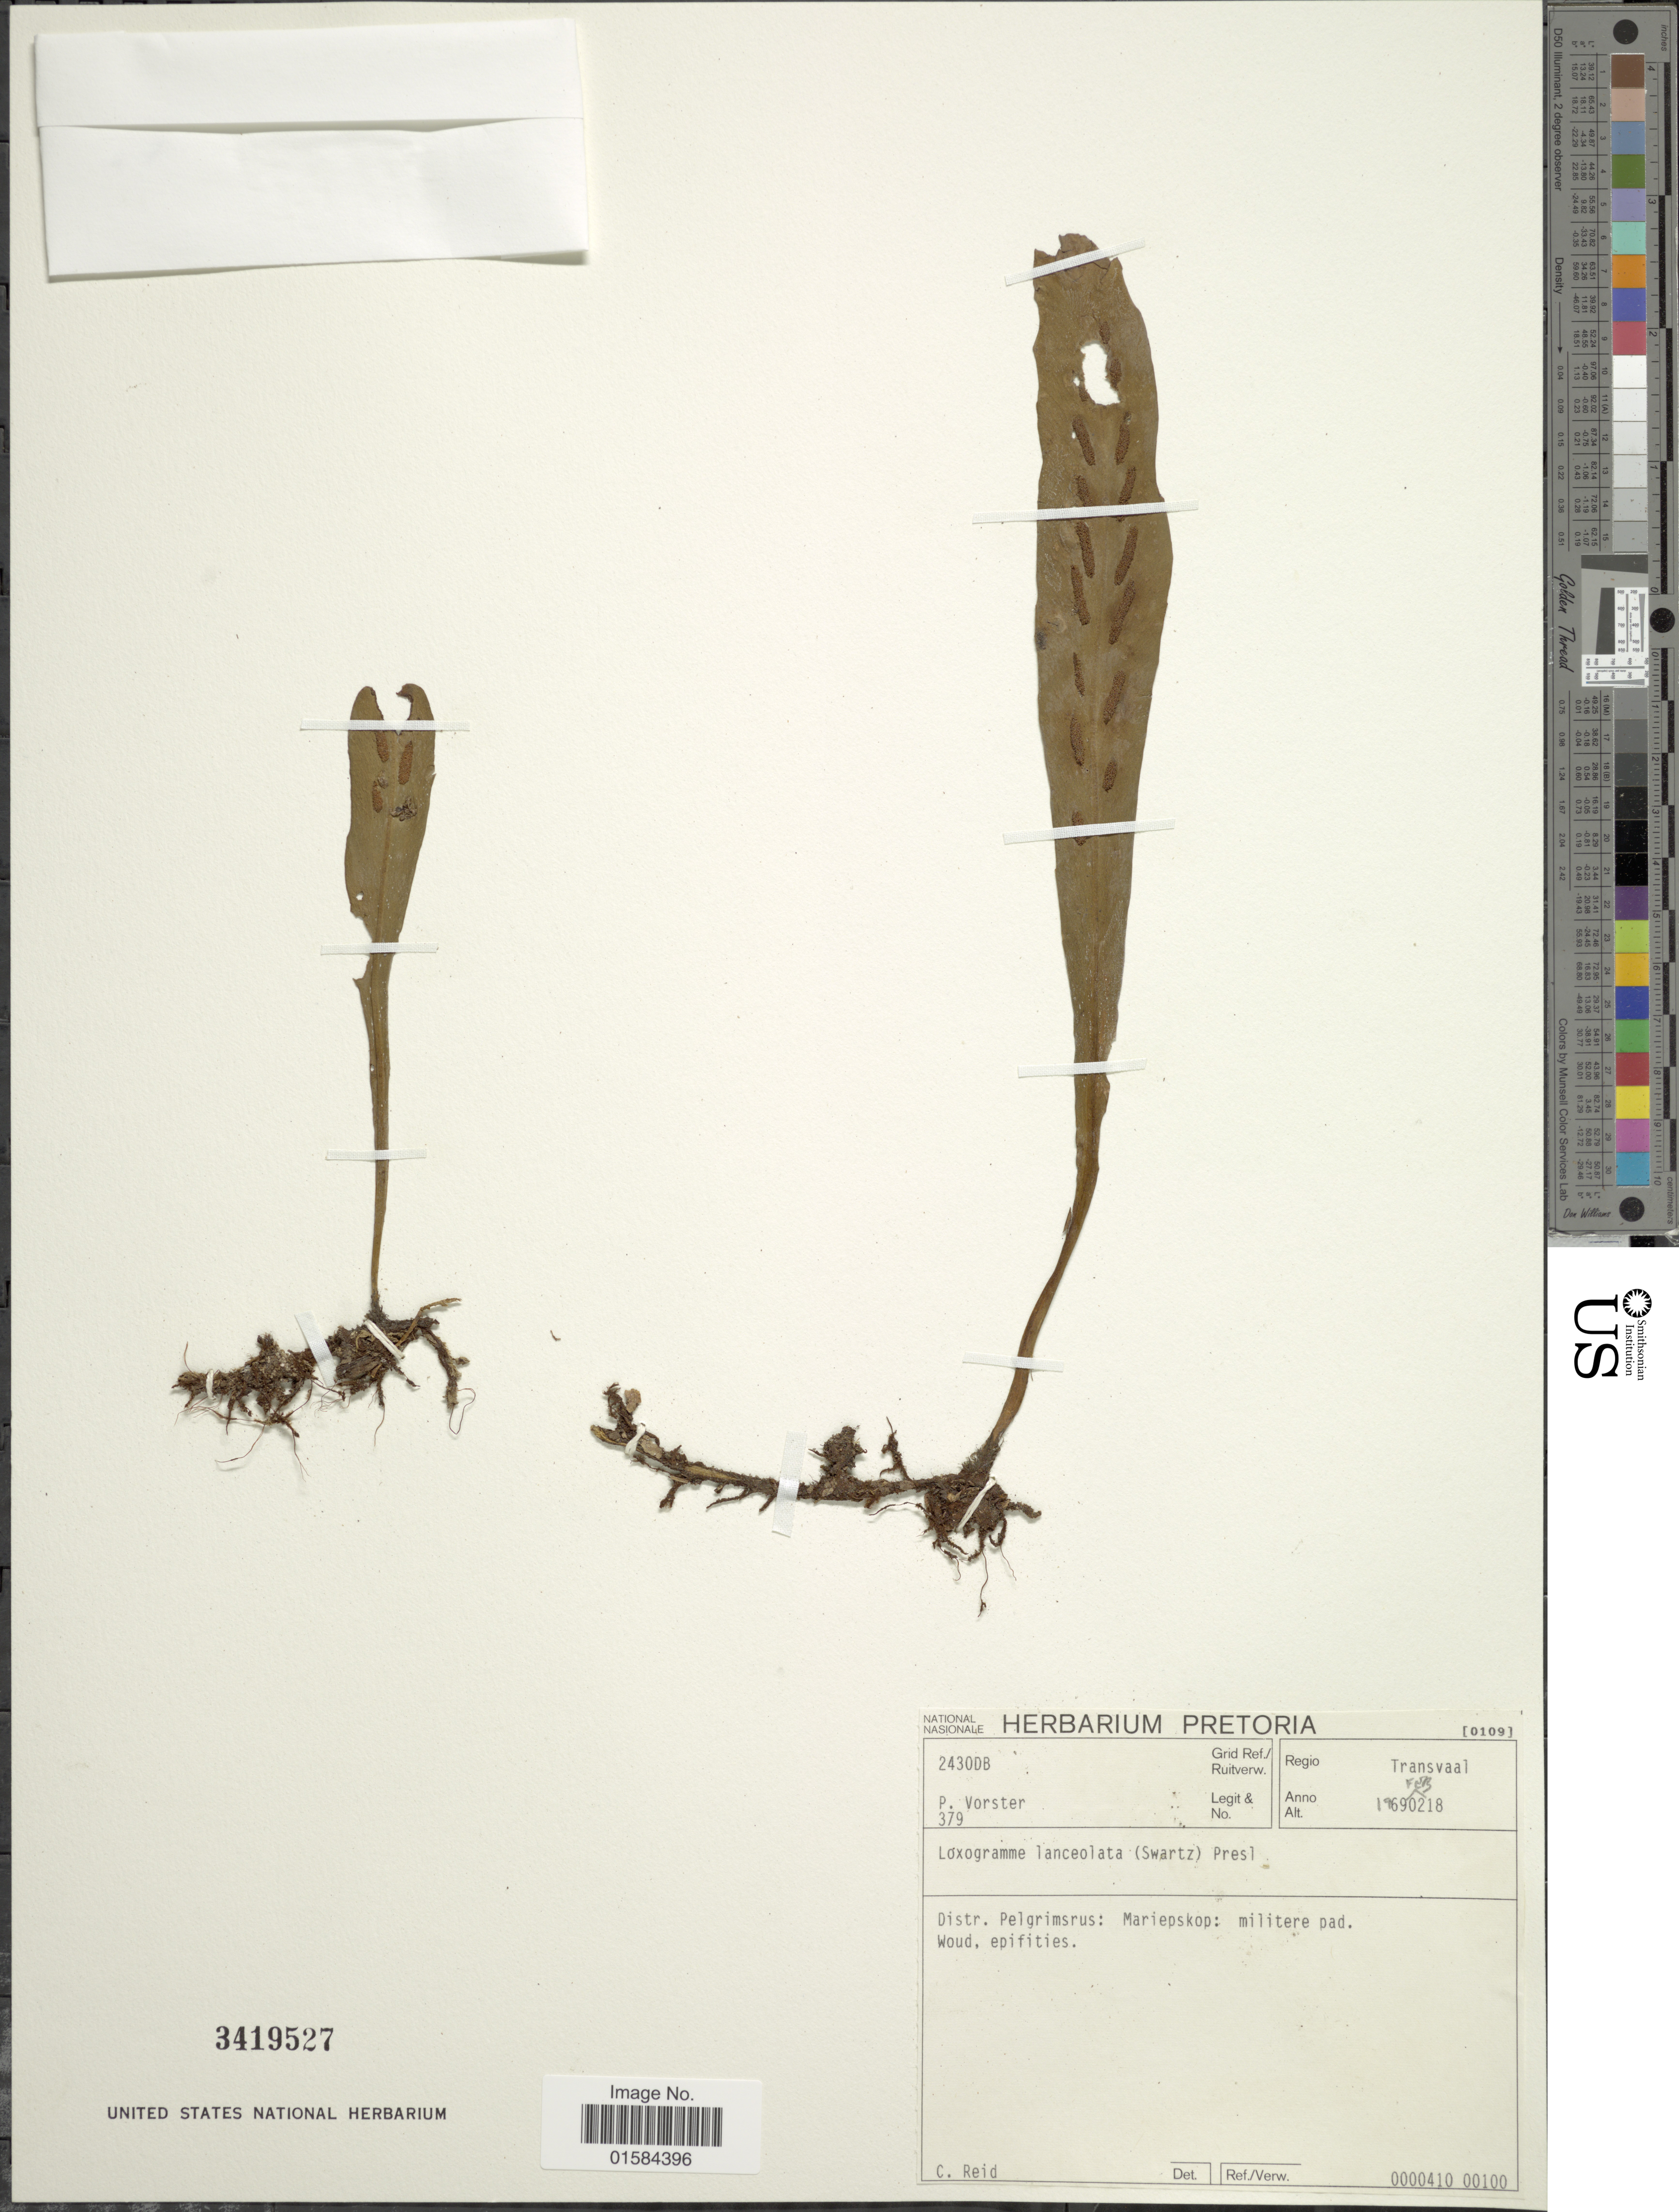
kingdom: Plantae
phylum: Tracheophyta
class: Polypodiopsida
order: Polypodiales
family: Polypodiaceae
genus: Loxogramme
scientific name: Loxogramme lanceolata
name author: (Sw.) C. Presl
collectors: P. Vorster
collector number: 379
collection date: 1969-02-18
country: South Africa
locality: Distr. Pelgrimsrus: Mariepskop. Transvaal.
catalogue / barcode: US 3419527